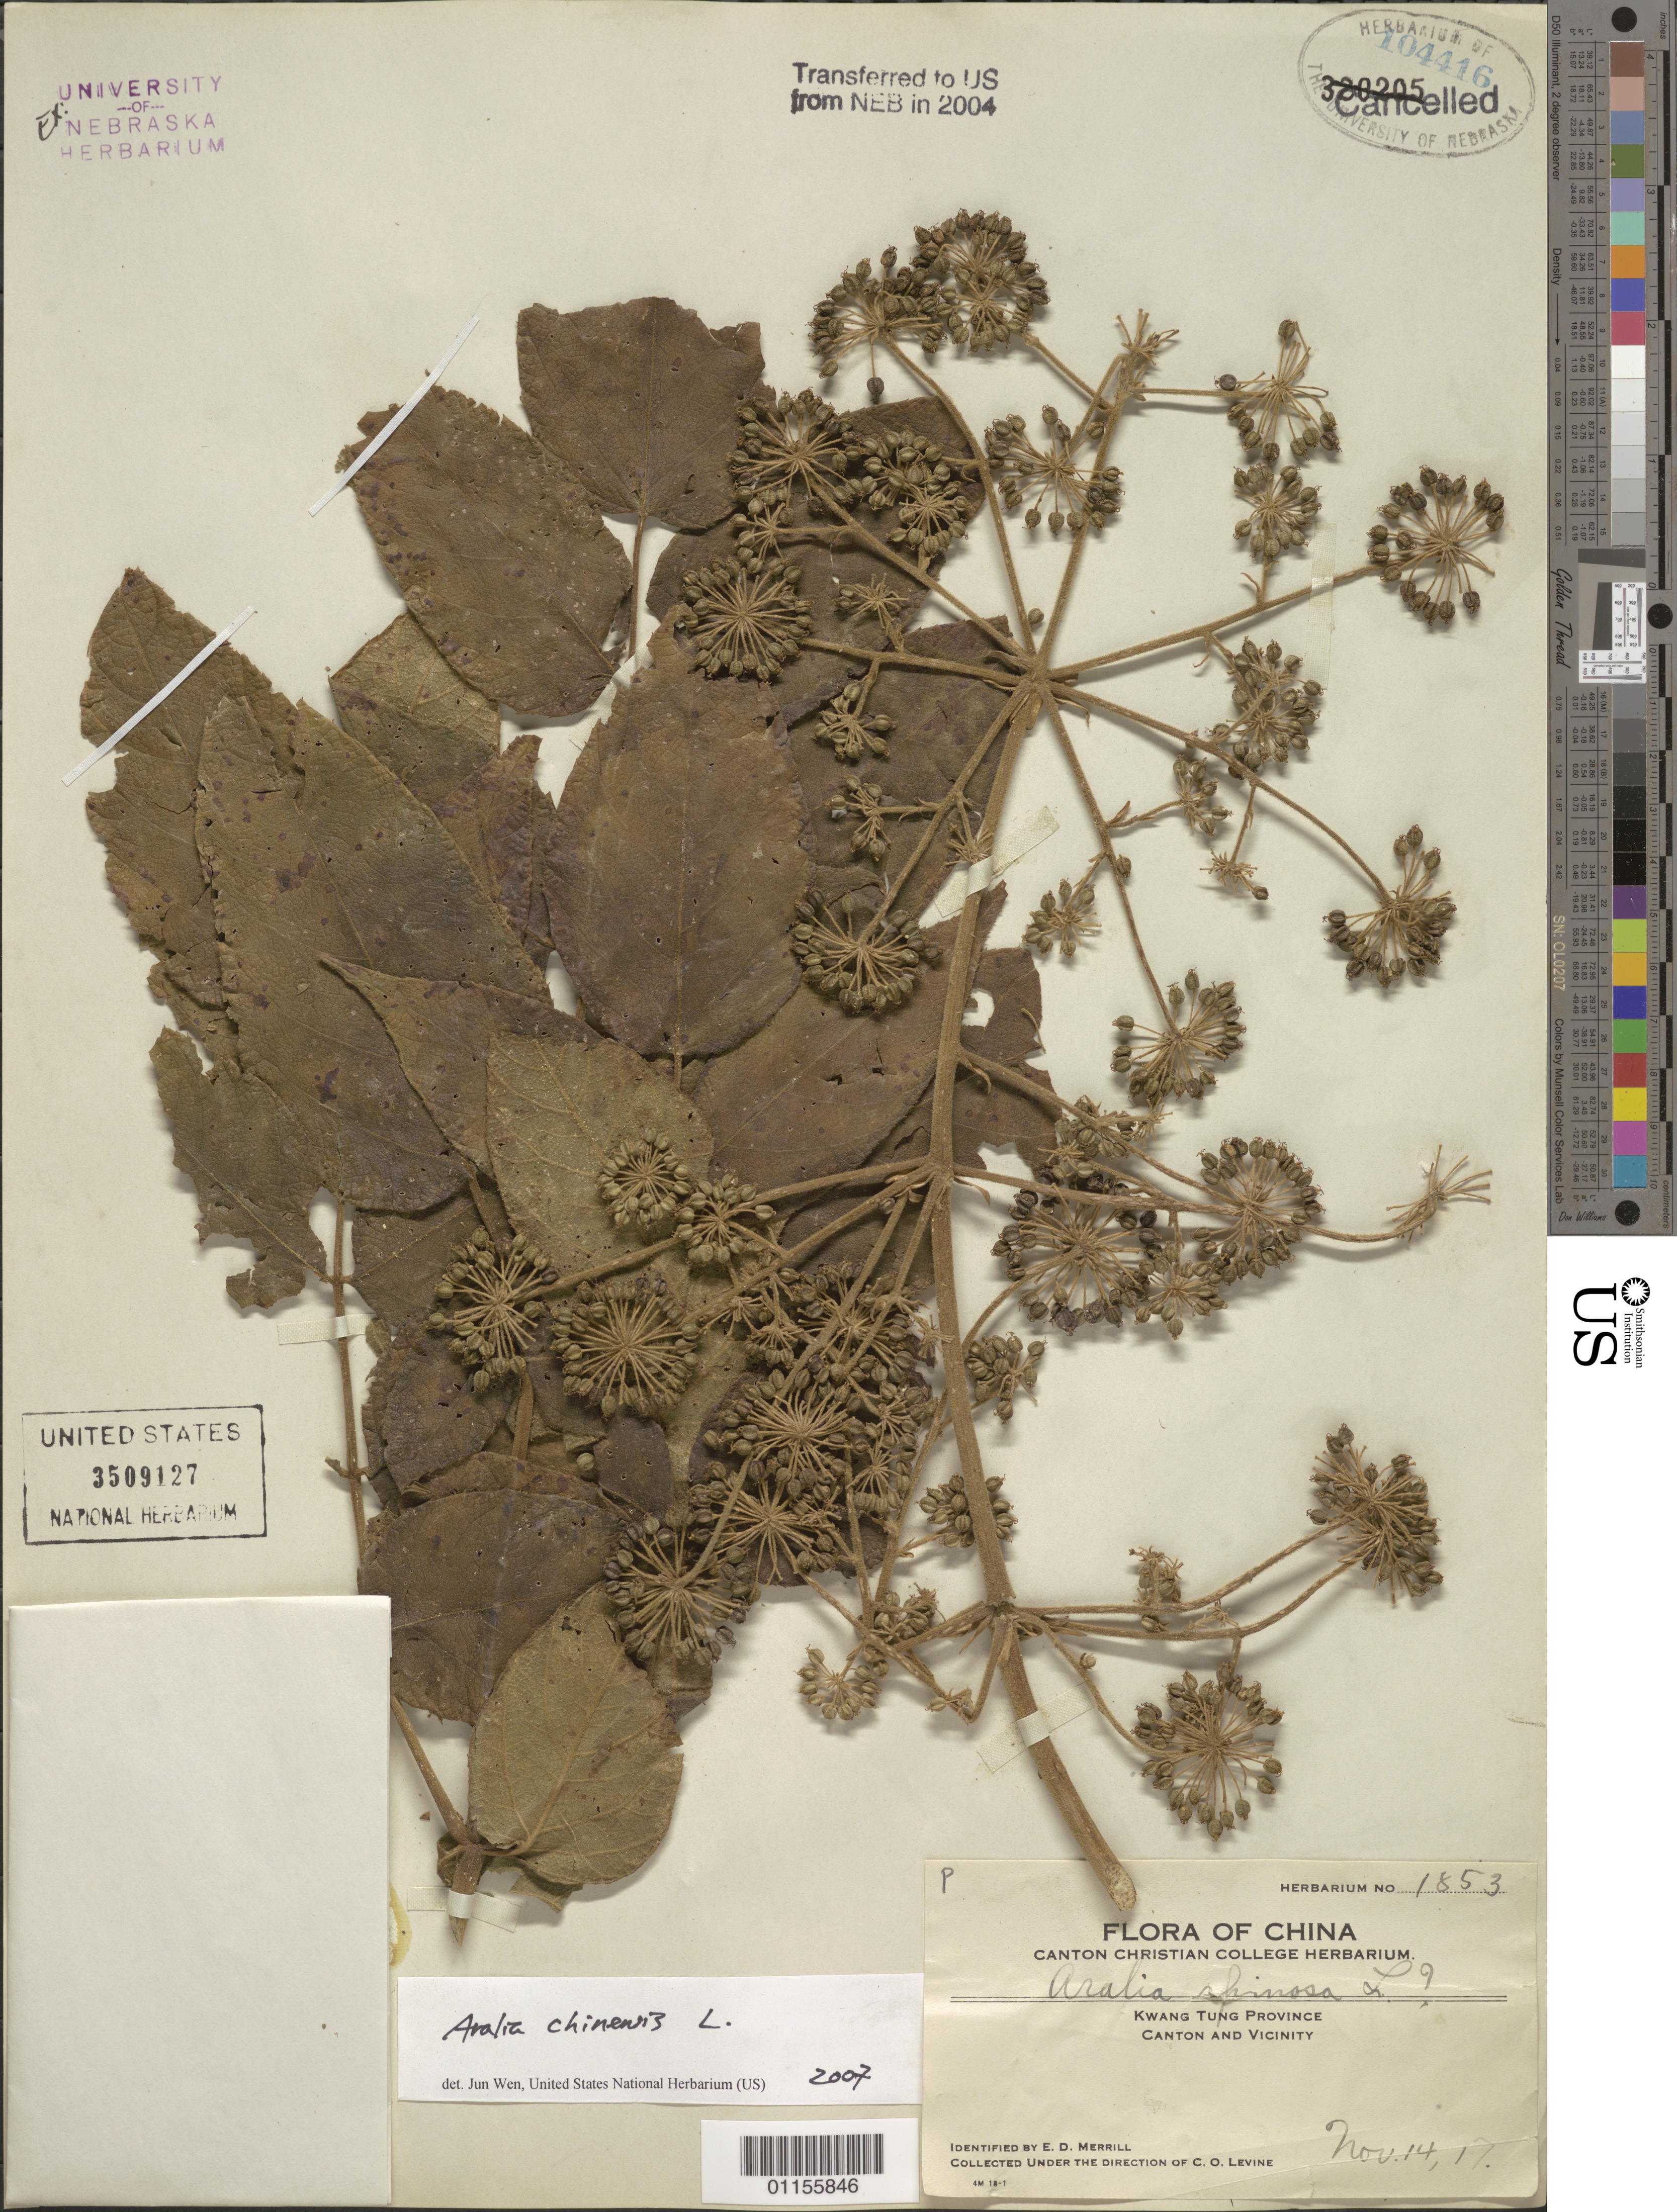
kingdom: Plantae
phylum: Tracheophyta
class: Magnoliopsida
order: Apiales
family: Araliaceae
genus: Aralia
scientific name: Aralia chinensis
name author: L.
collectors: C. O. Levine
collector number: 1853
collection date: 1917-11-14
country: China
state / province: Guangdong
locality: Canton and vicinity.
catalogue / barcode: US 3509127